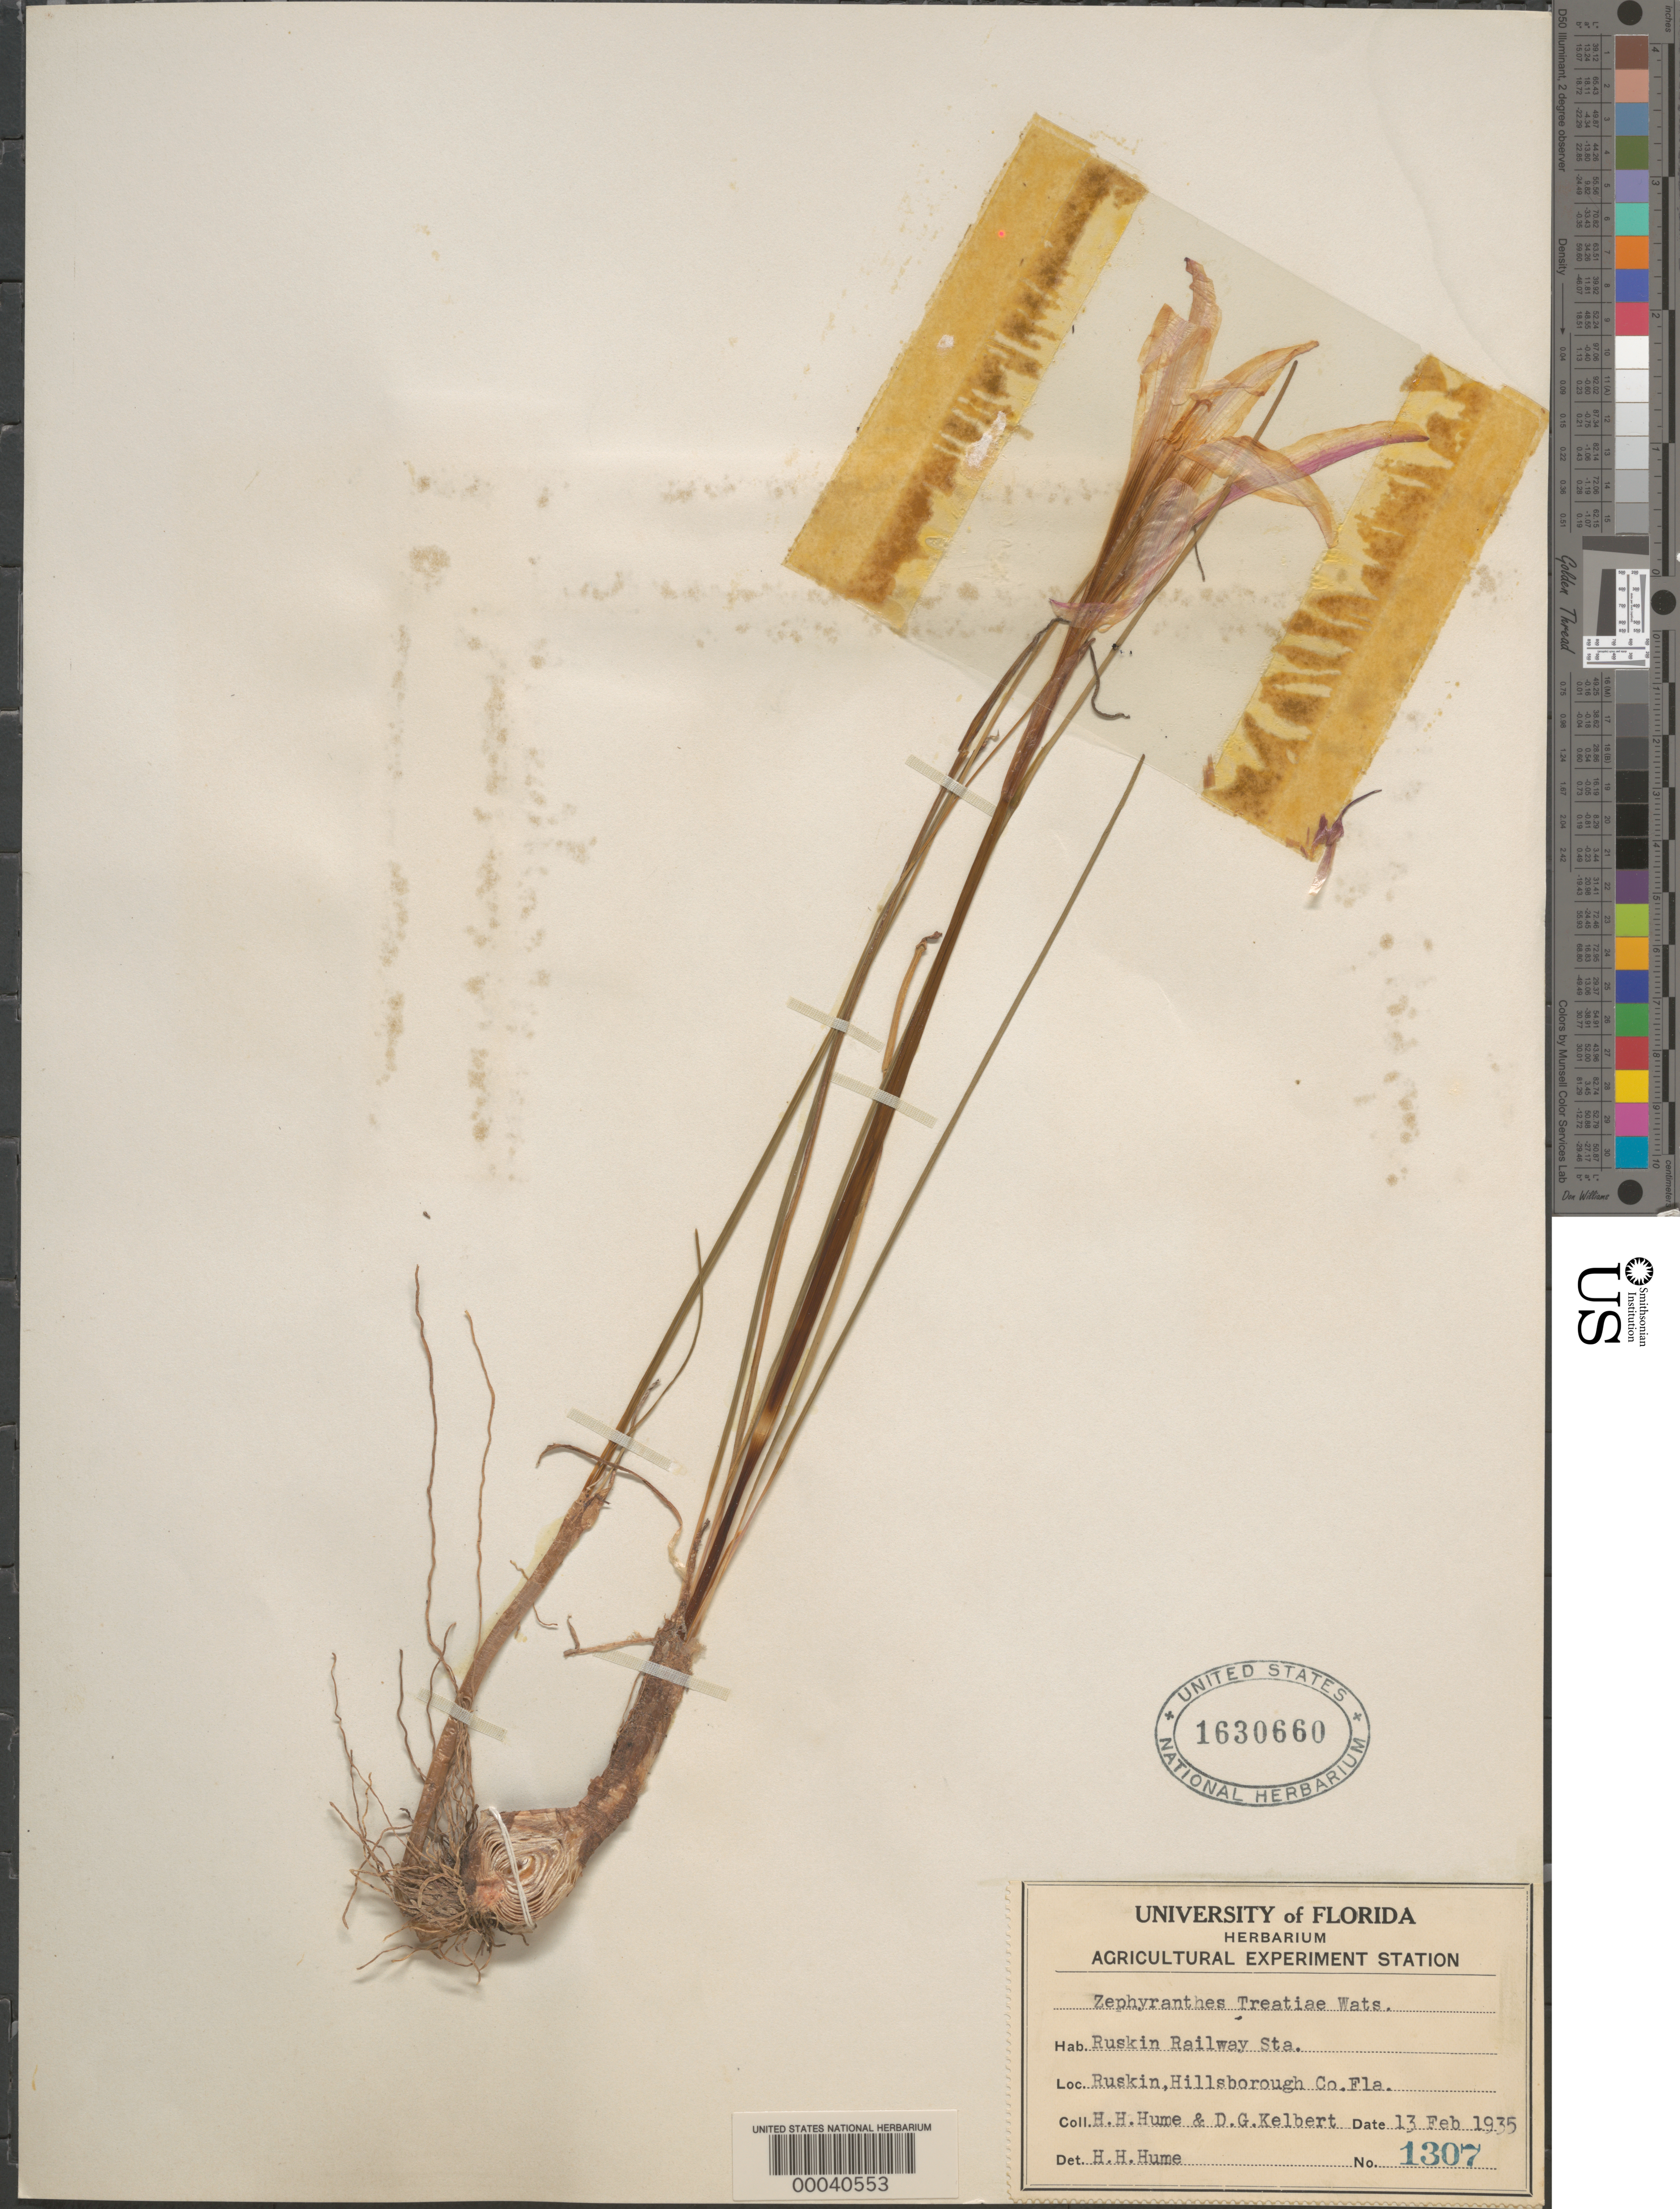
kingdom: Plantae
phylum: Tracheophyta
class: Liliopsida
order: Asparagales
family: Amaryllidaceae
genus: Zephyranthes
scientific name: Zephyranthes treatiae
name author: S. Watson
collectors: H. Hume & D. Kelbert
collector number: Univ Of Fl Herb 1307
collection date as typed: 13 Feb 1935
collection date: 1935-02-13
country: United States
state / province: Florida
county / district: Hillsborough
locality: Ruskin, railway station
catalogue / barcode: US 1630660